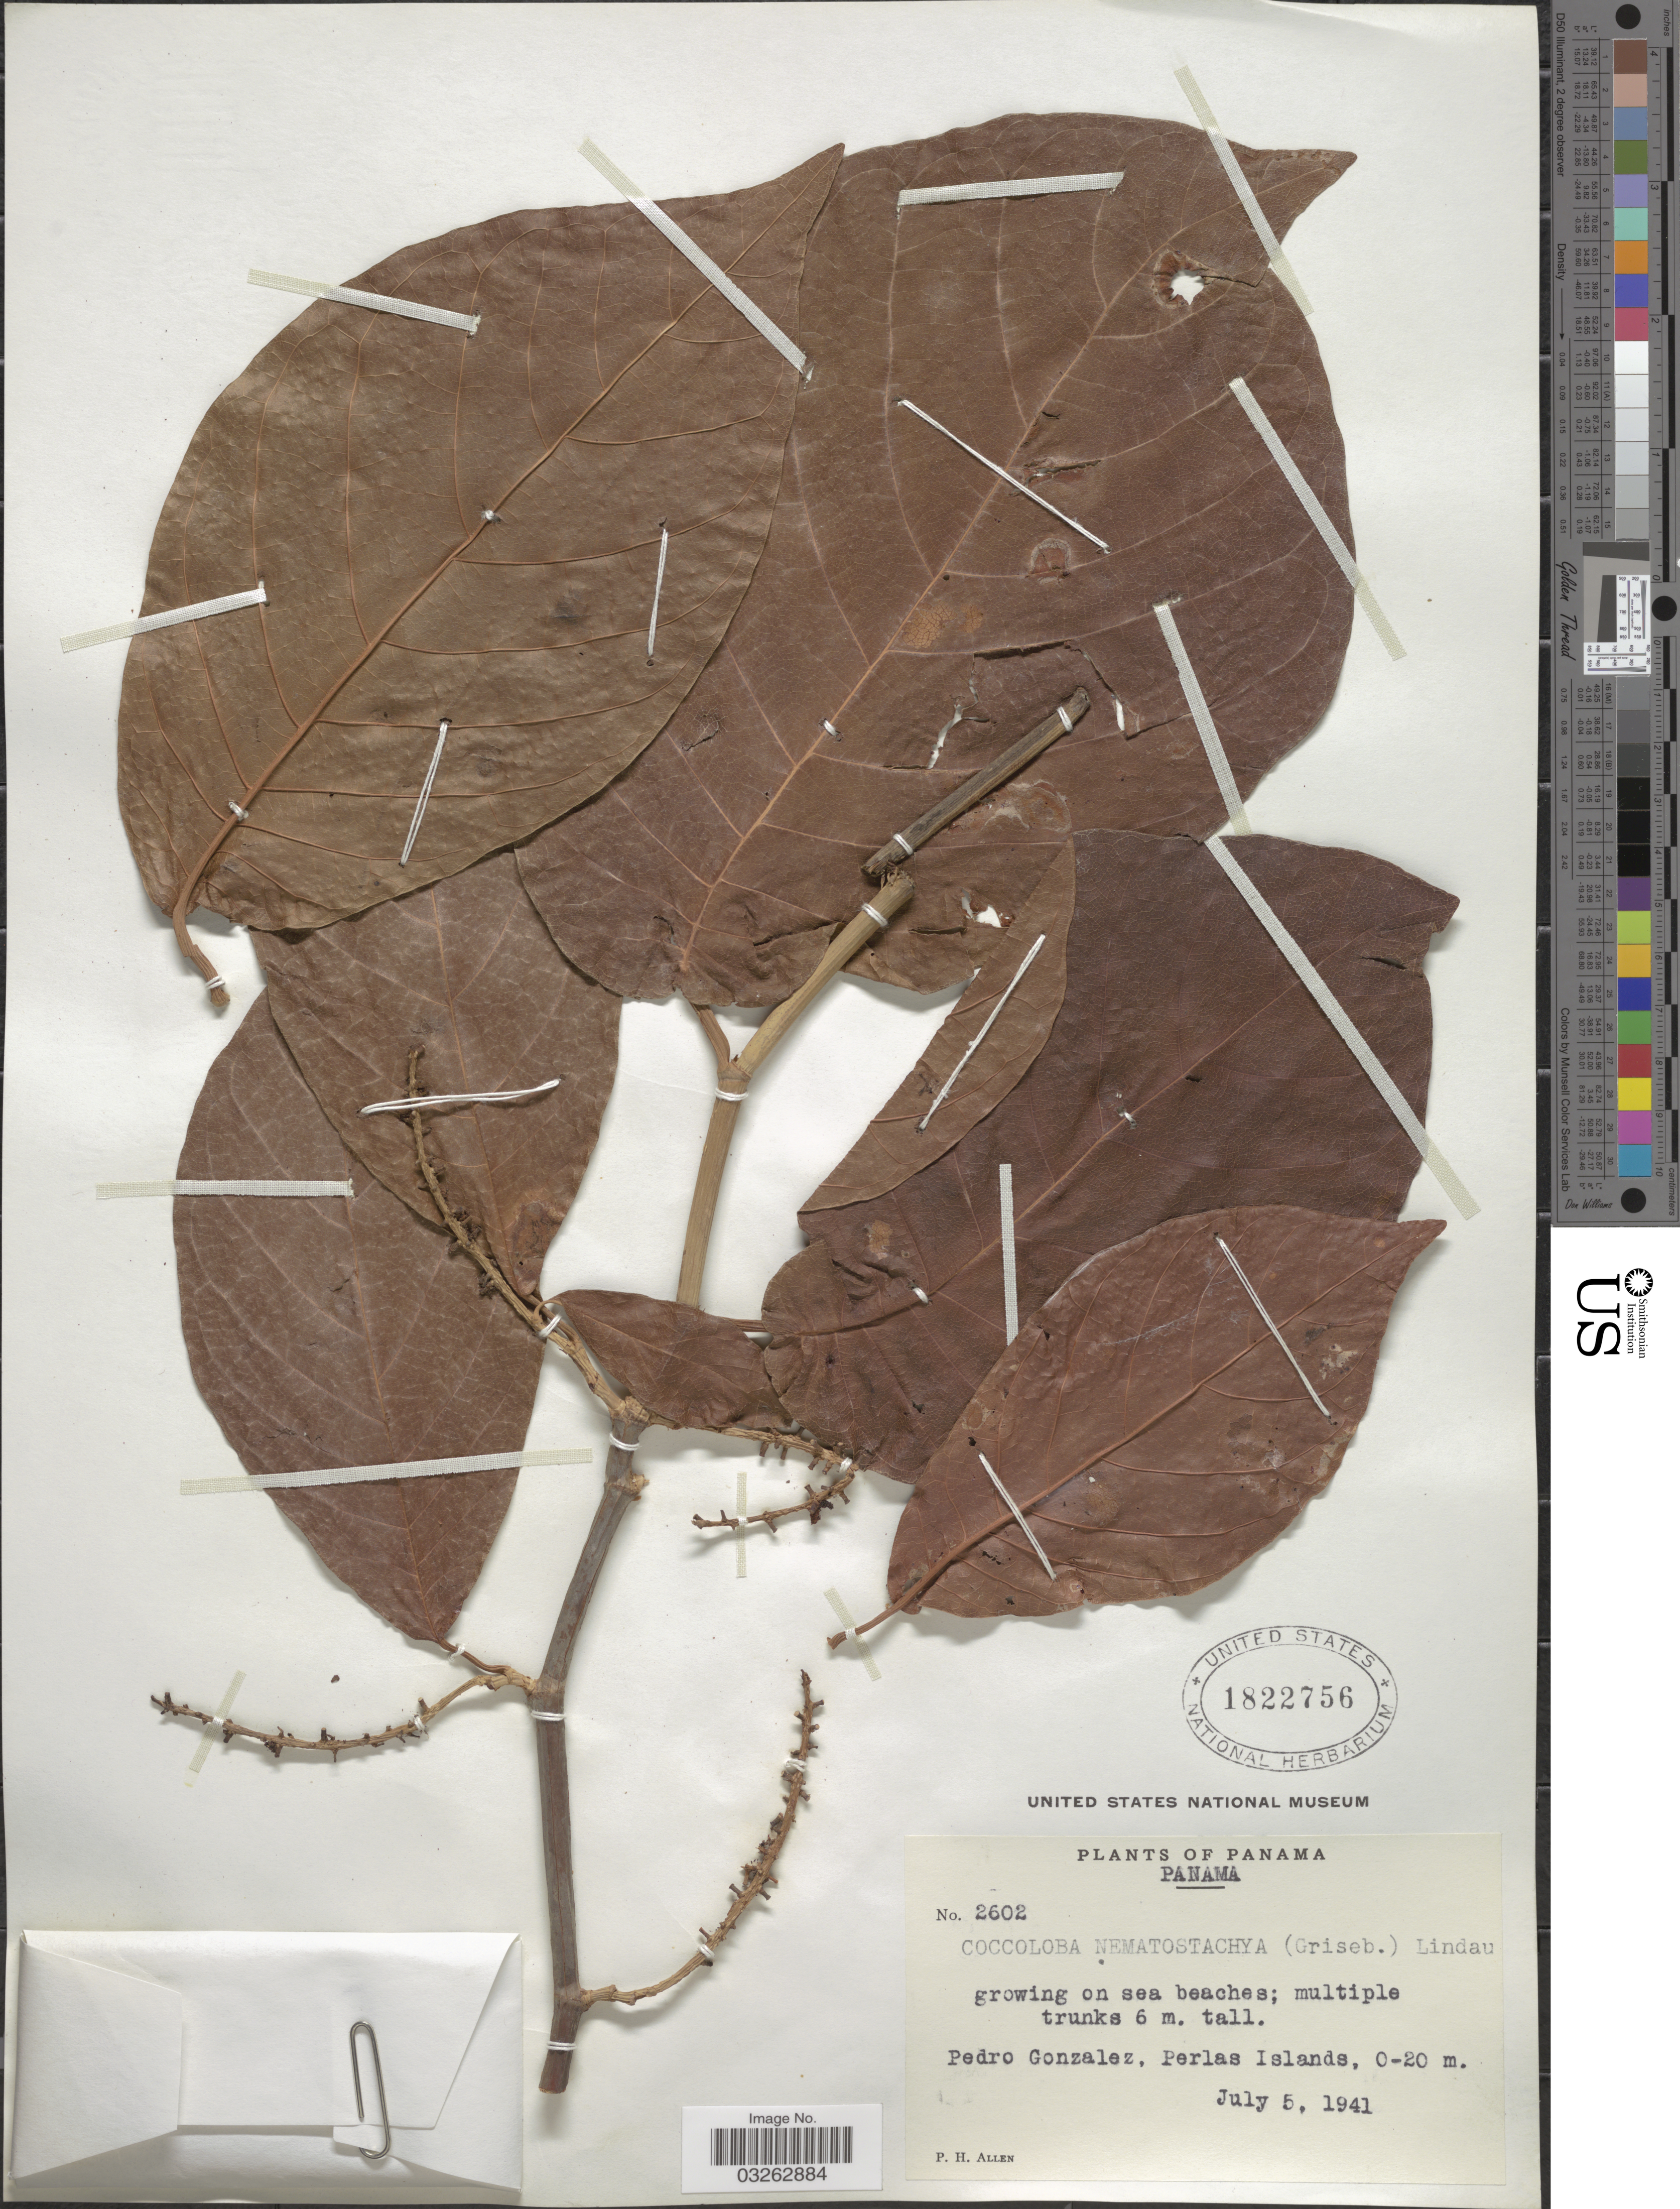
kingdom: Plantae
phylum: Tracheophyta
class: Magnoliopsida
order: Caryophyllales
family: Polygonaceae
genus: Coccoloba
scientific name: Coccoloba manzinellensis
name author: Beurl.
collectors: P. H. Allen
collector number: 2602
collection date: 1941-07-05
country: Panama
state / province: Panamá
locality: Pedro Gonzalez, Perlas Islands.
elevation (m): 0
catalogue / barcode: US 1822756